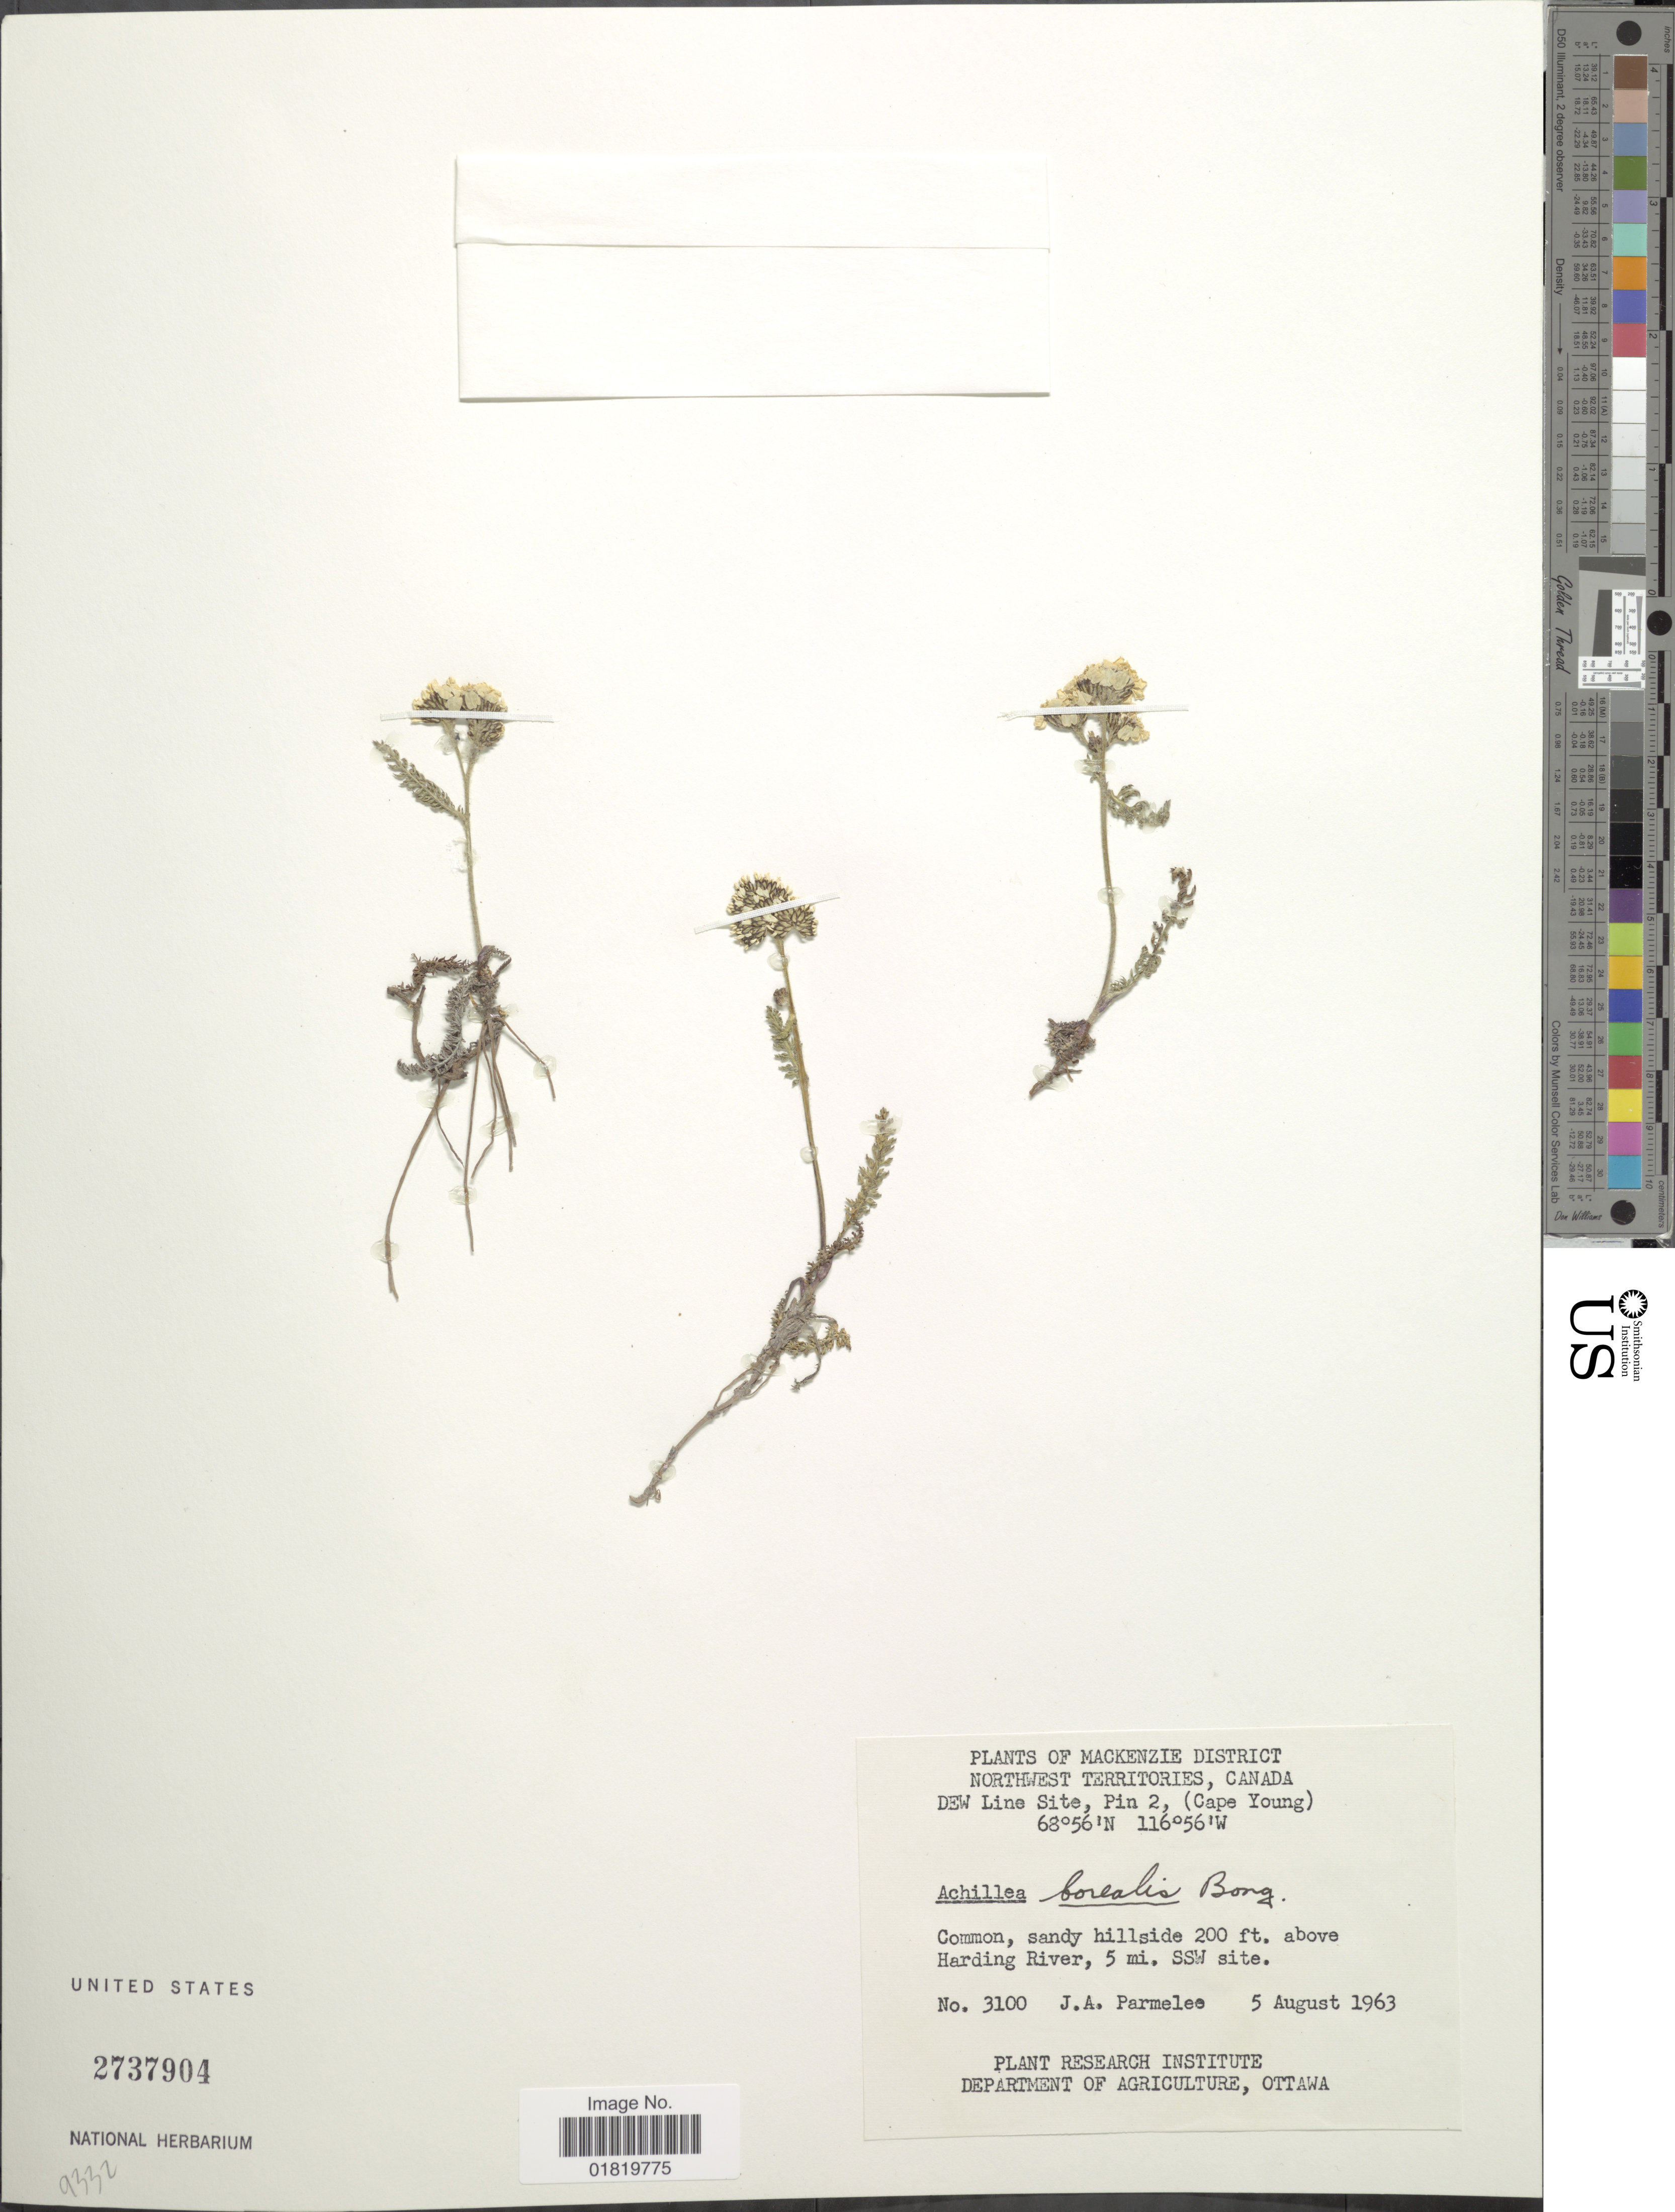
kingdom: Plantae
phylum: Tracheophyta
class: Magnoliopsida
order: Asterales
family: Asteraceae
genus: Achillea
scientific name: Achillea borealis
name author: Bong.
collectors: J. A. Parmelee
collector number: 3100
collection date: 1963-08-05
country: Canada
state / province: Northwest Territories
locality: Mackenzie District. Northwest Territories, Canada. DEW Line Site, Pin 2, (Cape Young). Above Harding River, 5 mi. SSW site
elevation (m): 61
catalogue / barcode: US 2737904